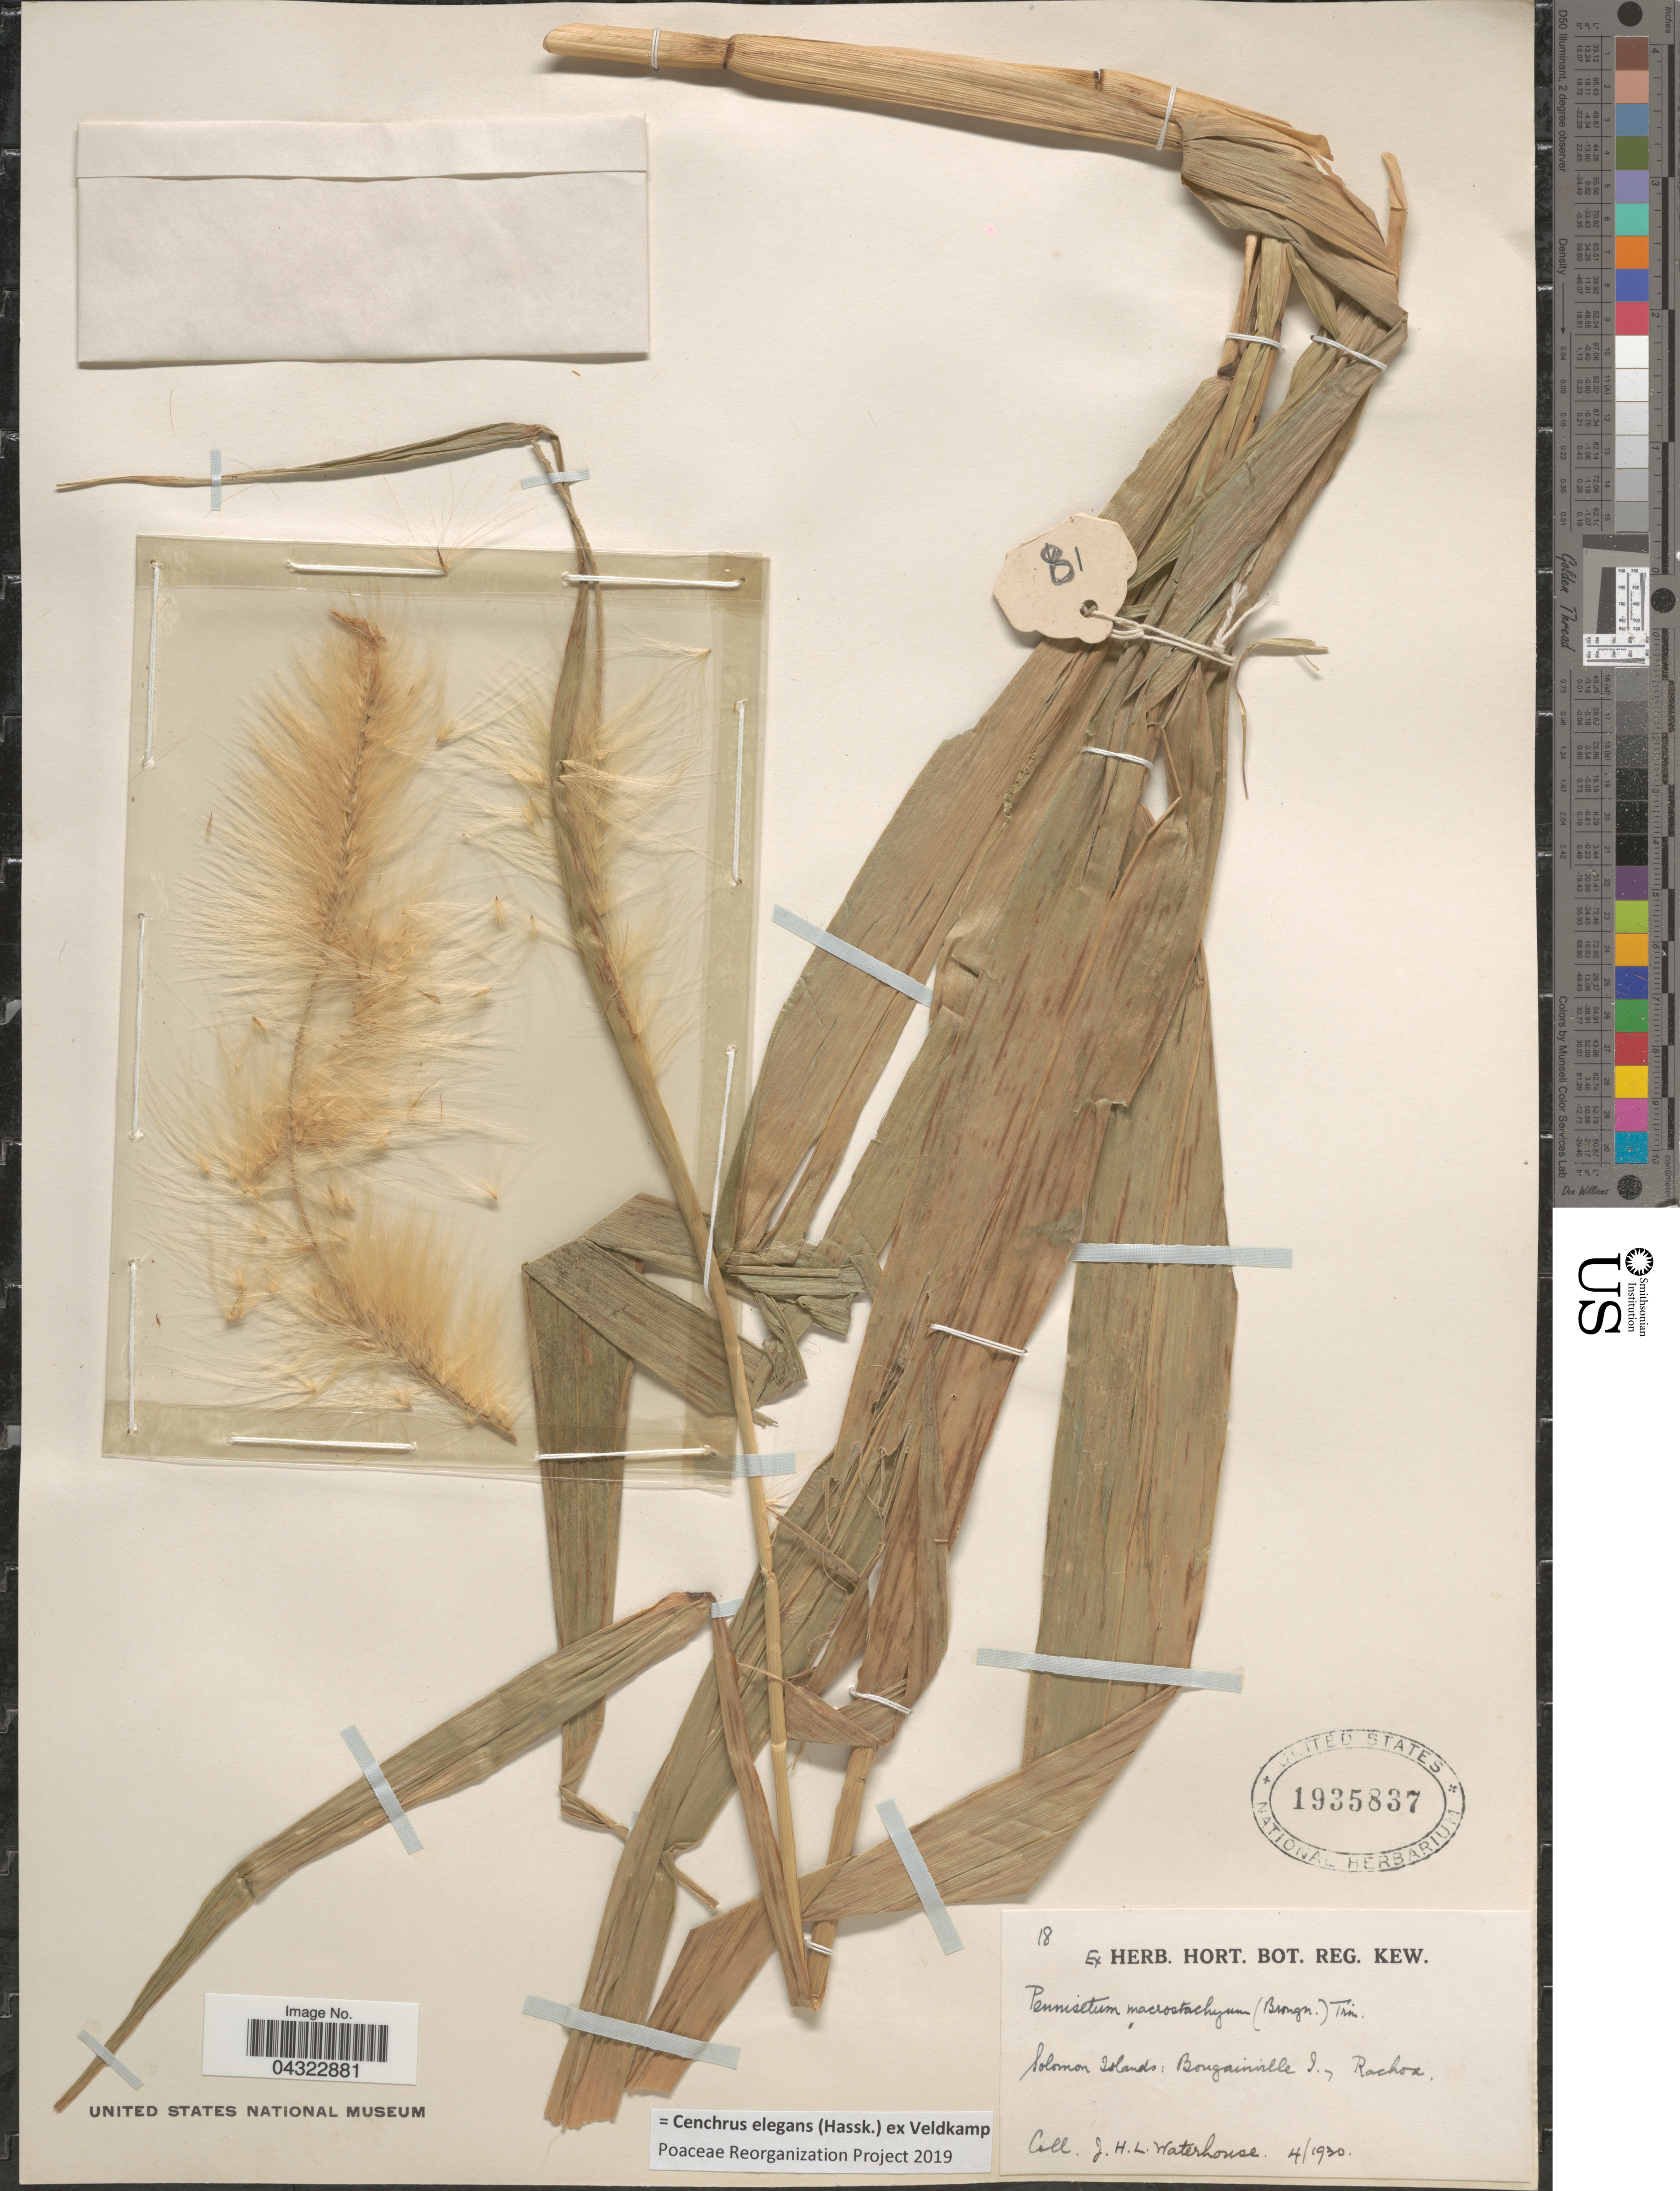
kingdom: Plantae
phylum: Tracheophyta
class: Liliopsida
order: Poales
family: Poaceae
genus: Cenchrus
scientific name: Cenchrus elegans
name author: (Hassk.) Veldkamp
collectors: J. Waterhouse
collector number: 18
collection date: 1930-04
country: Solomon Islands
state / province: Solomon Islands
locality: Bougainville I., Rachoa [interpreted].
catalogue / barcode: US 1935837